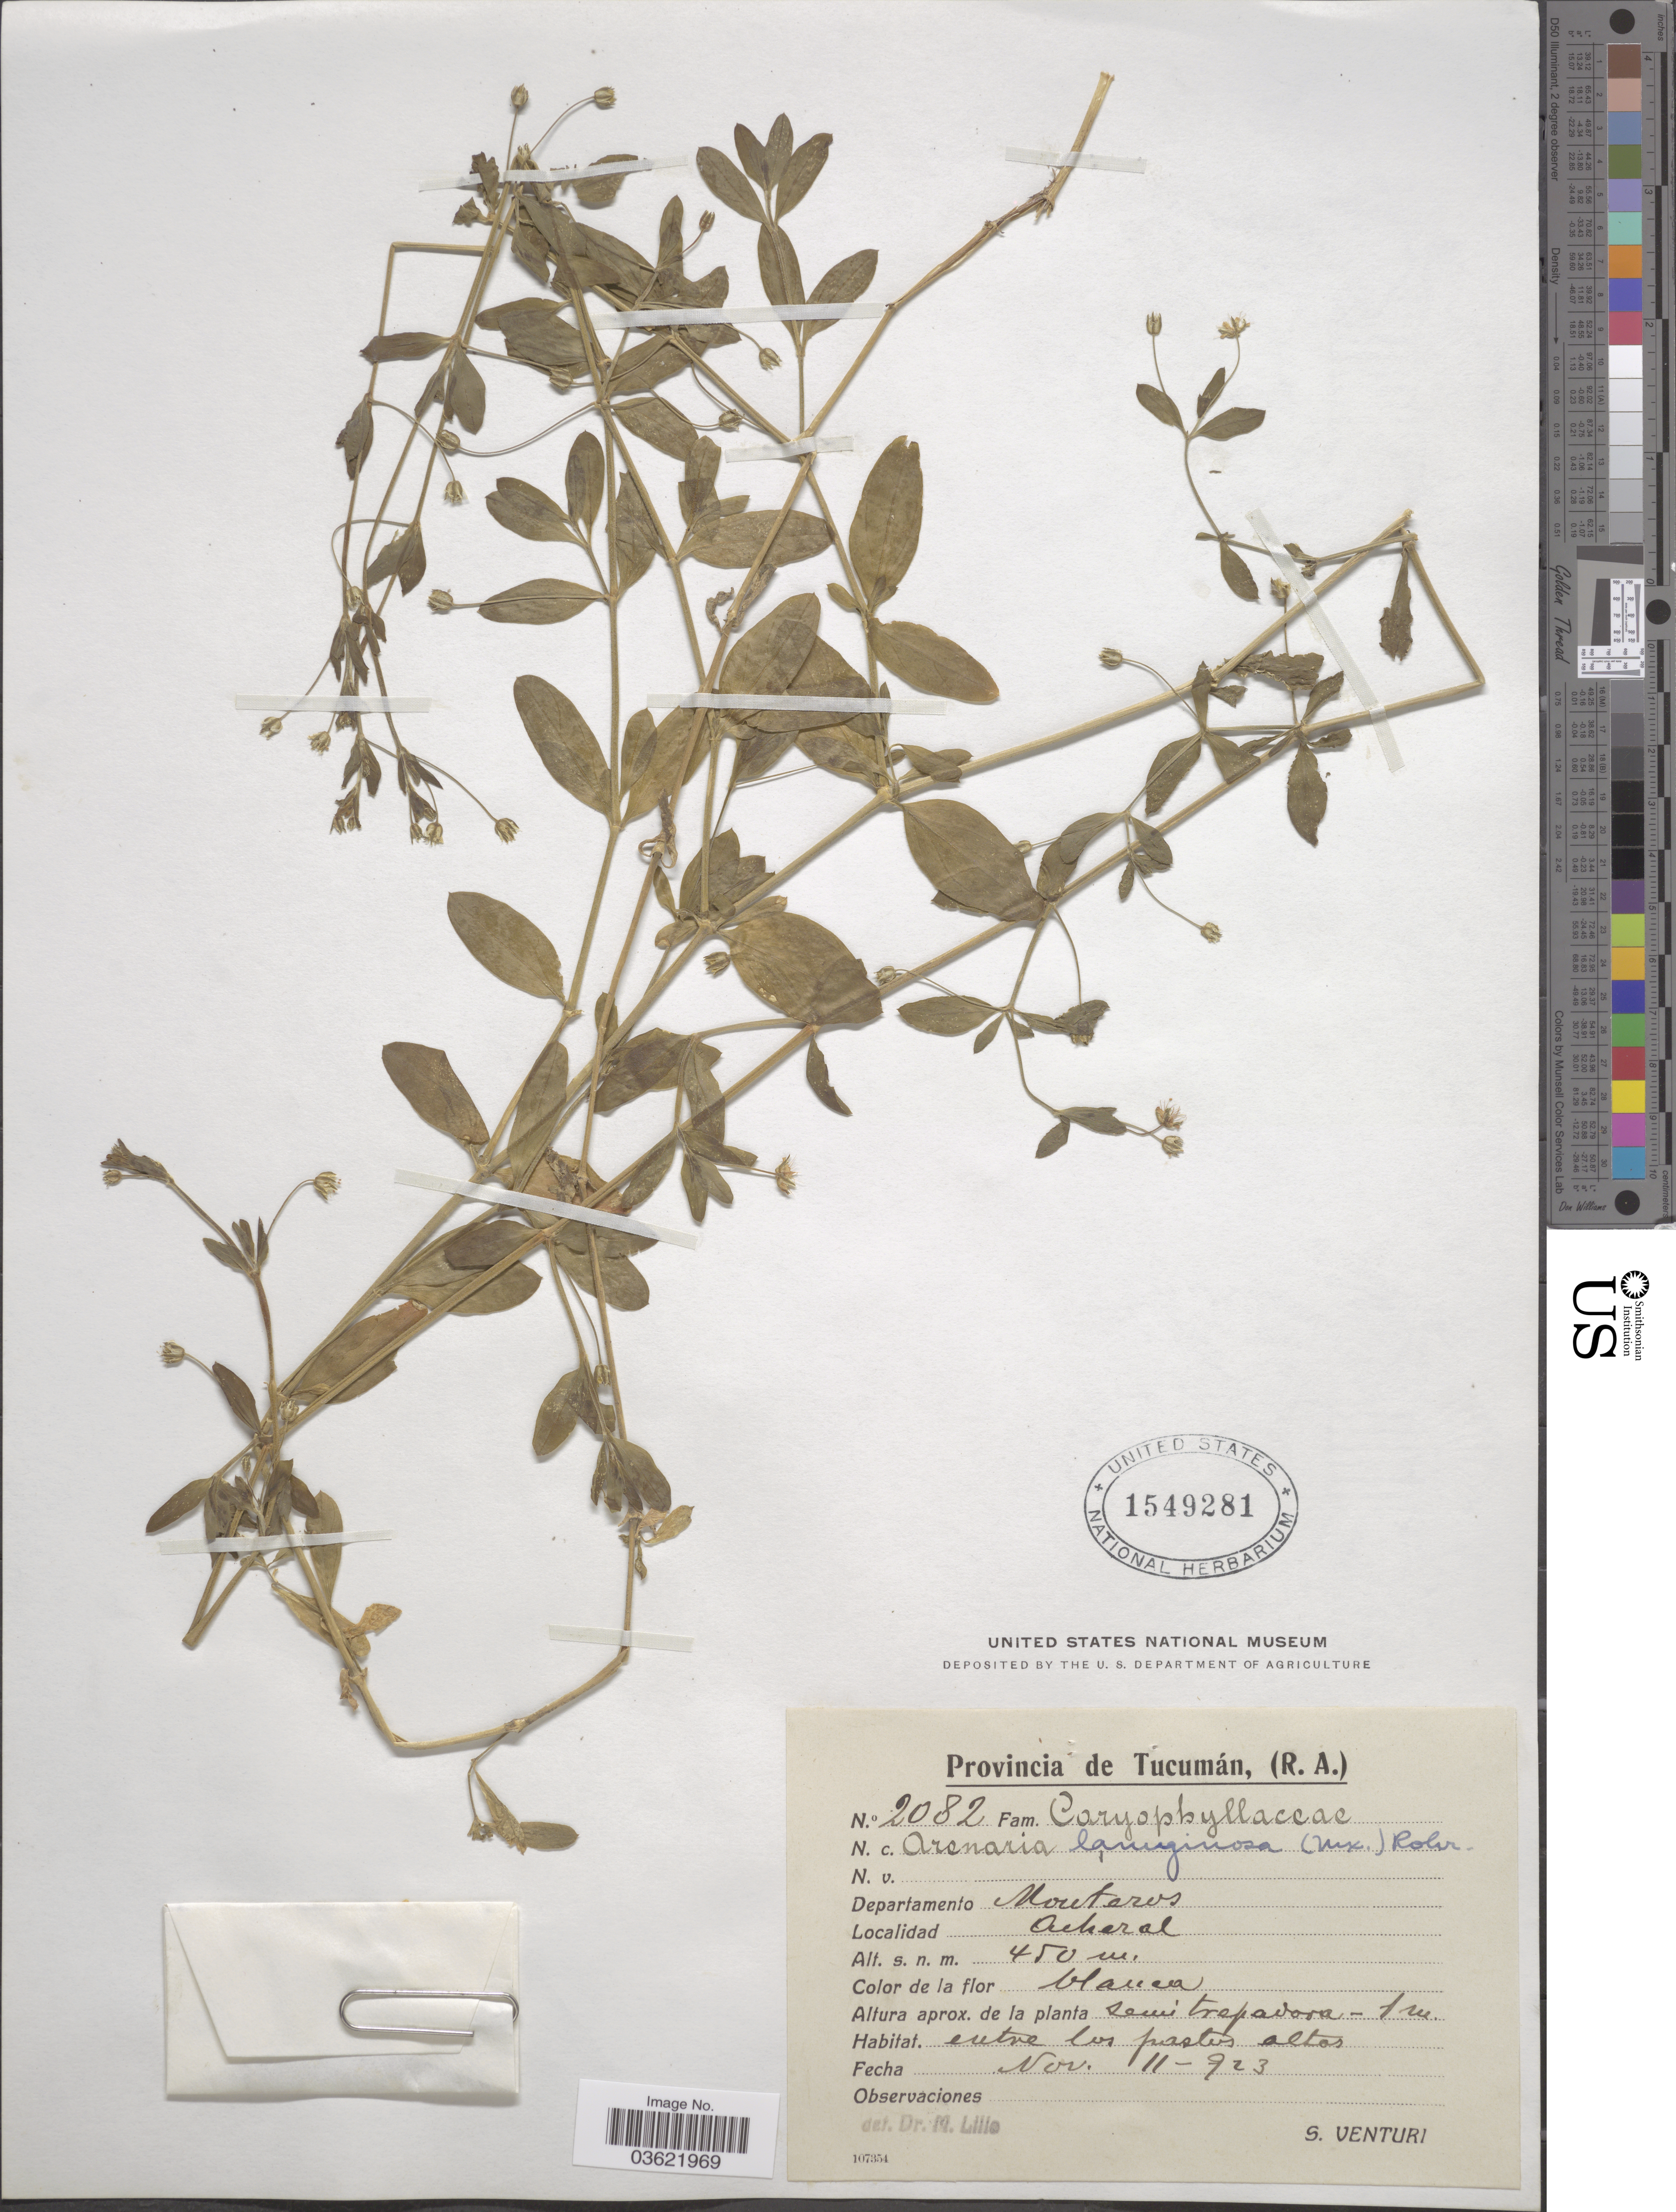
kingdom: Plantae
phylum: Tracheophyta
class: Magnoliopsida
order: Caryophyllales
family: Caryophyllaceae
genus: Arenaria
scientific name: Arenaria lanuginosa var. megalantha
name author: Rohrb.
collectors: S. Venturi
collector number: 2082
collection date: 1923-11-11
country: Argentina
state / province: Tucuman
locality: Departamento Monteros. Acheral.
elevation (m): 450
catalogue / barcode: US 1549281